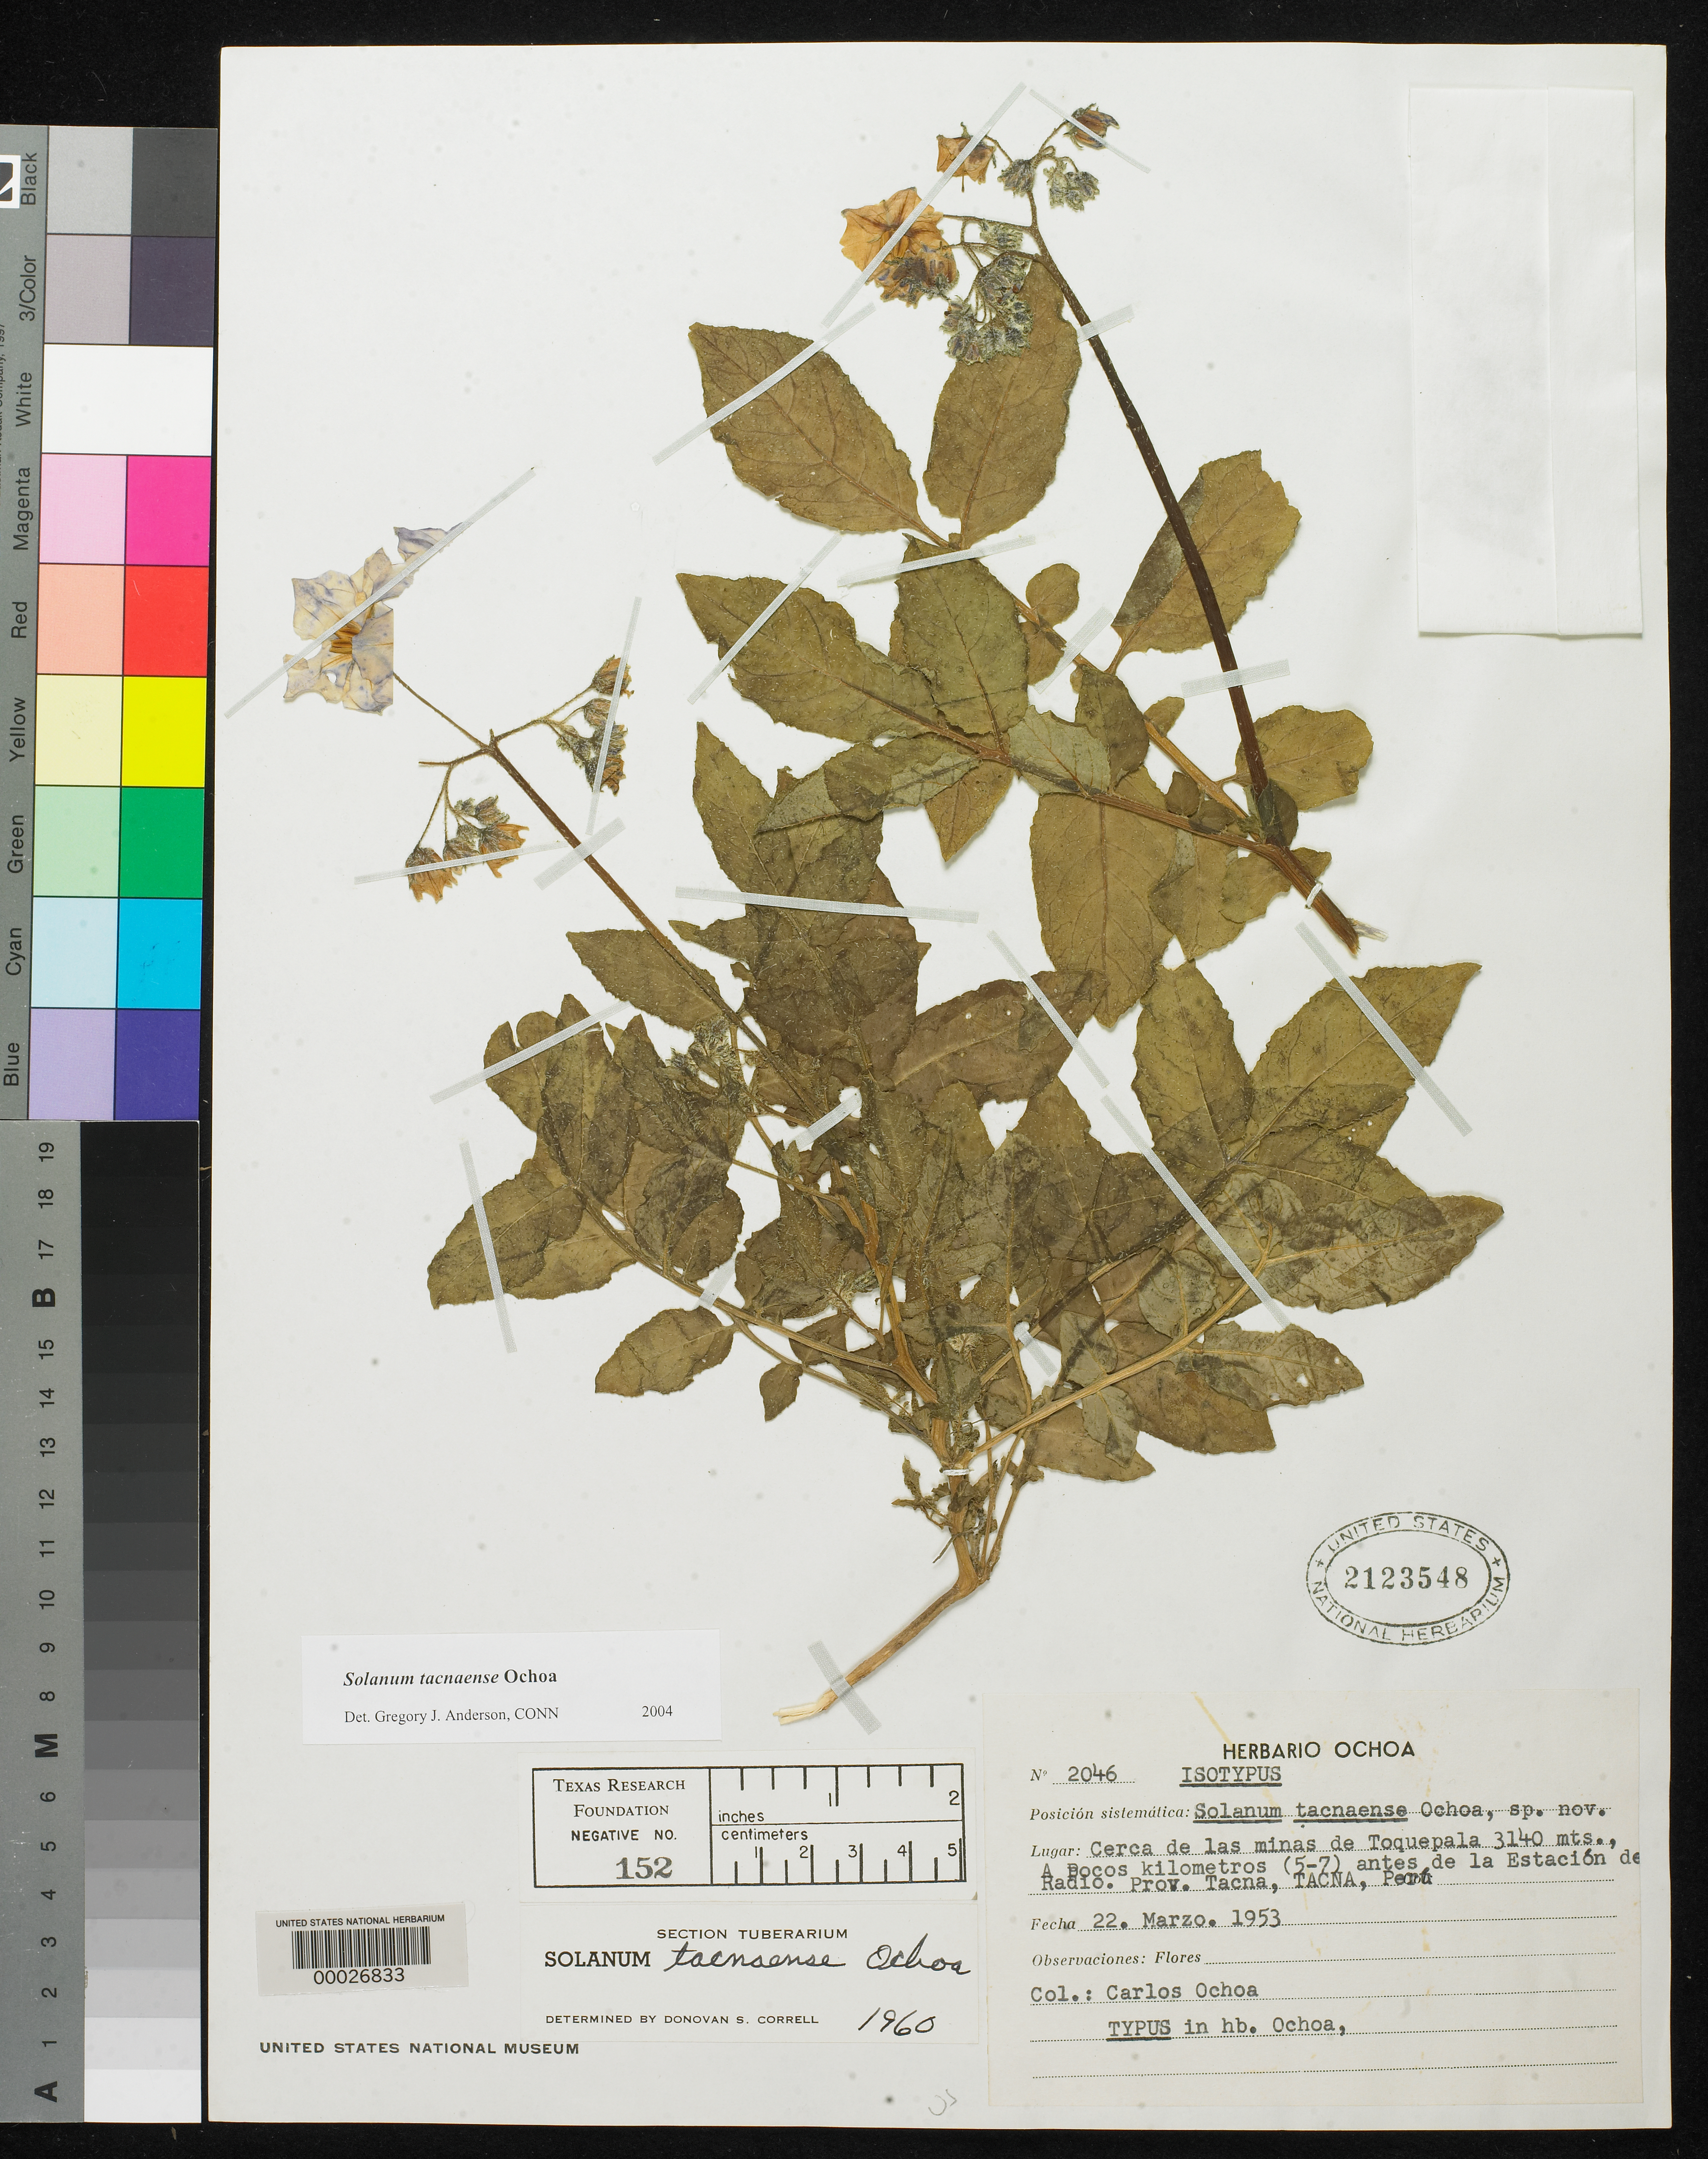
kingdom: Plantae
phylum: Tracheophyta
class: Magnoliopsida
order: Solanales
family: Solanaceae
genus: Solanum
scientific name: Solanum tacnaense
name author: Ochoa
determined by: Anderson, G. J., (CONN)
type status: Isotype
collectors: C. M. Ochoa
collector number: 2046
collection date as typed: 22 Mar 1953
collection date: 1953-03-22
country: Peru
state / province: Tacna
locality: Cerca de las Minas de Toquepala.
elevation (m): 3140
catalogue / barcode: US 2123548